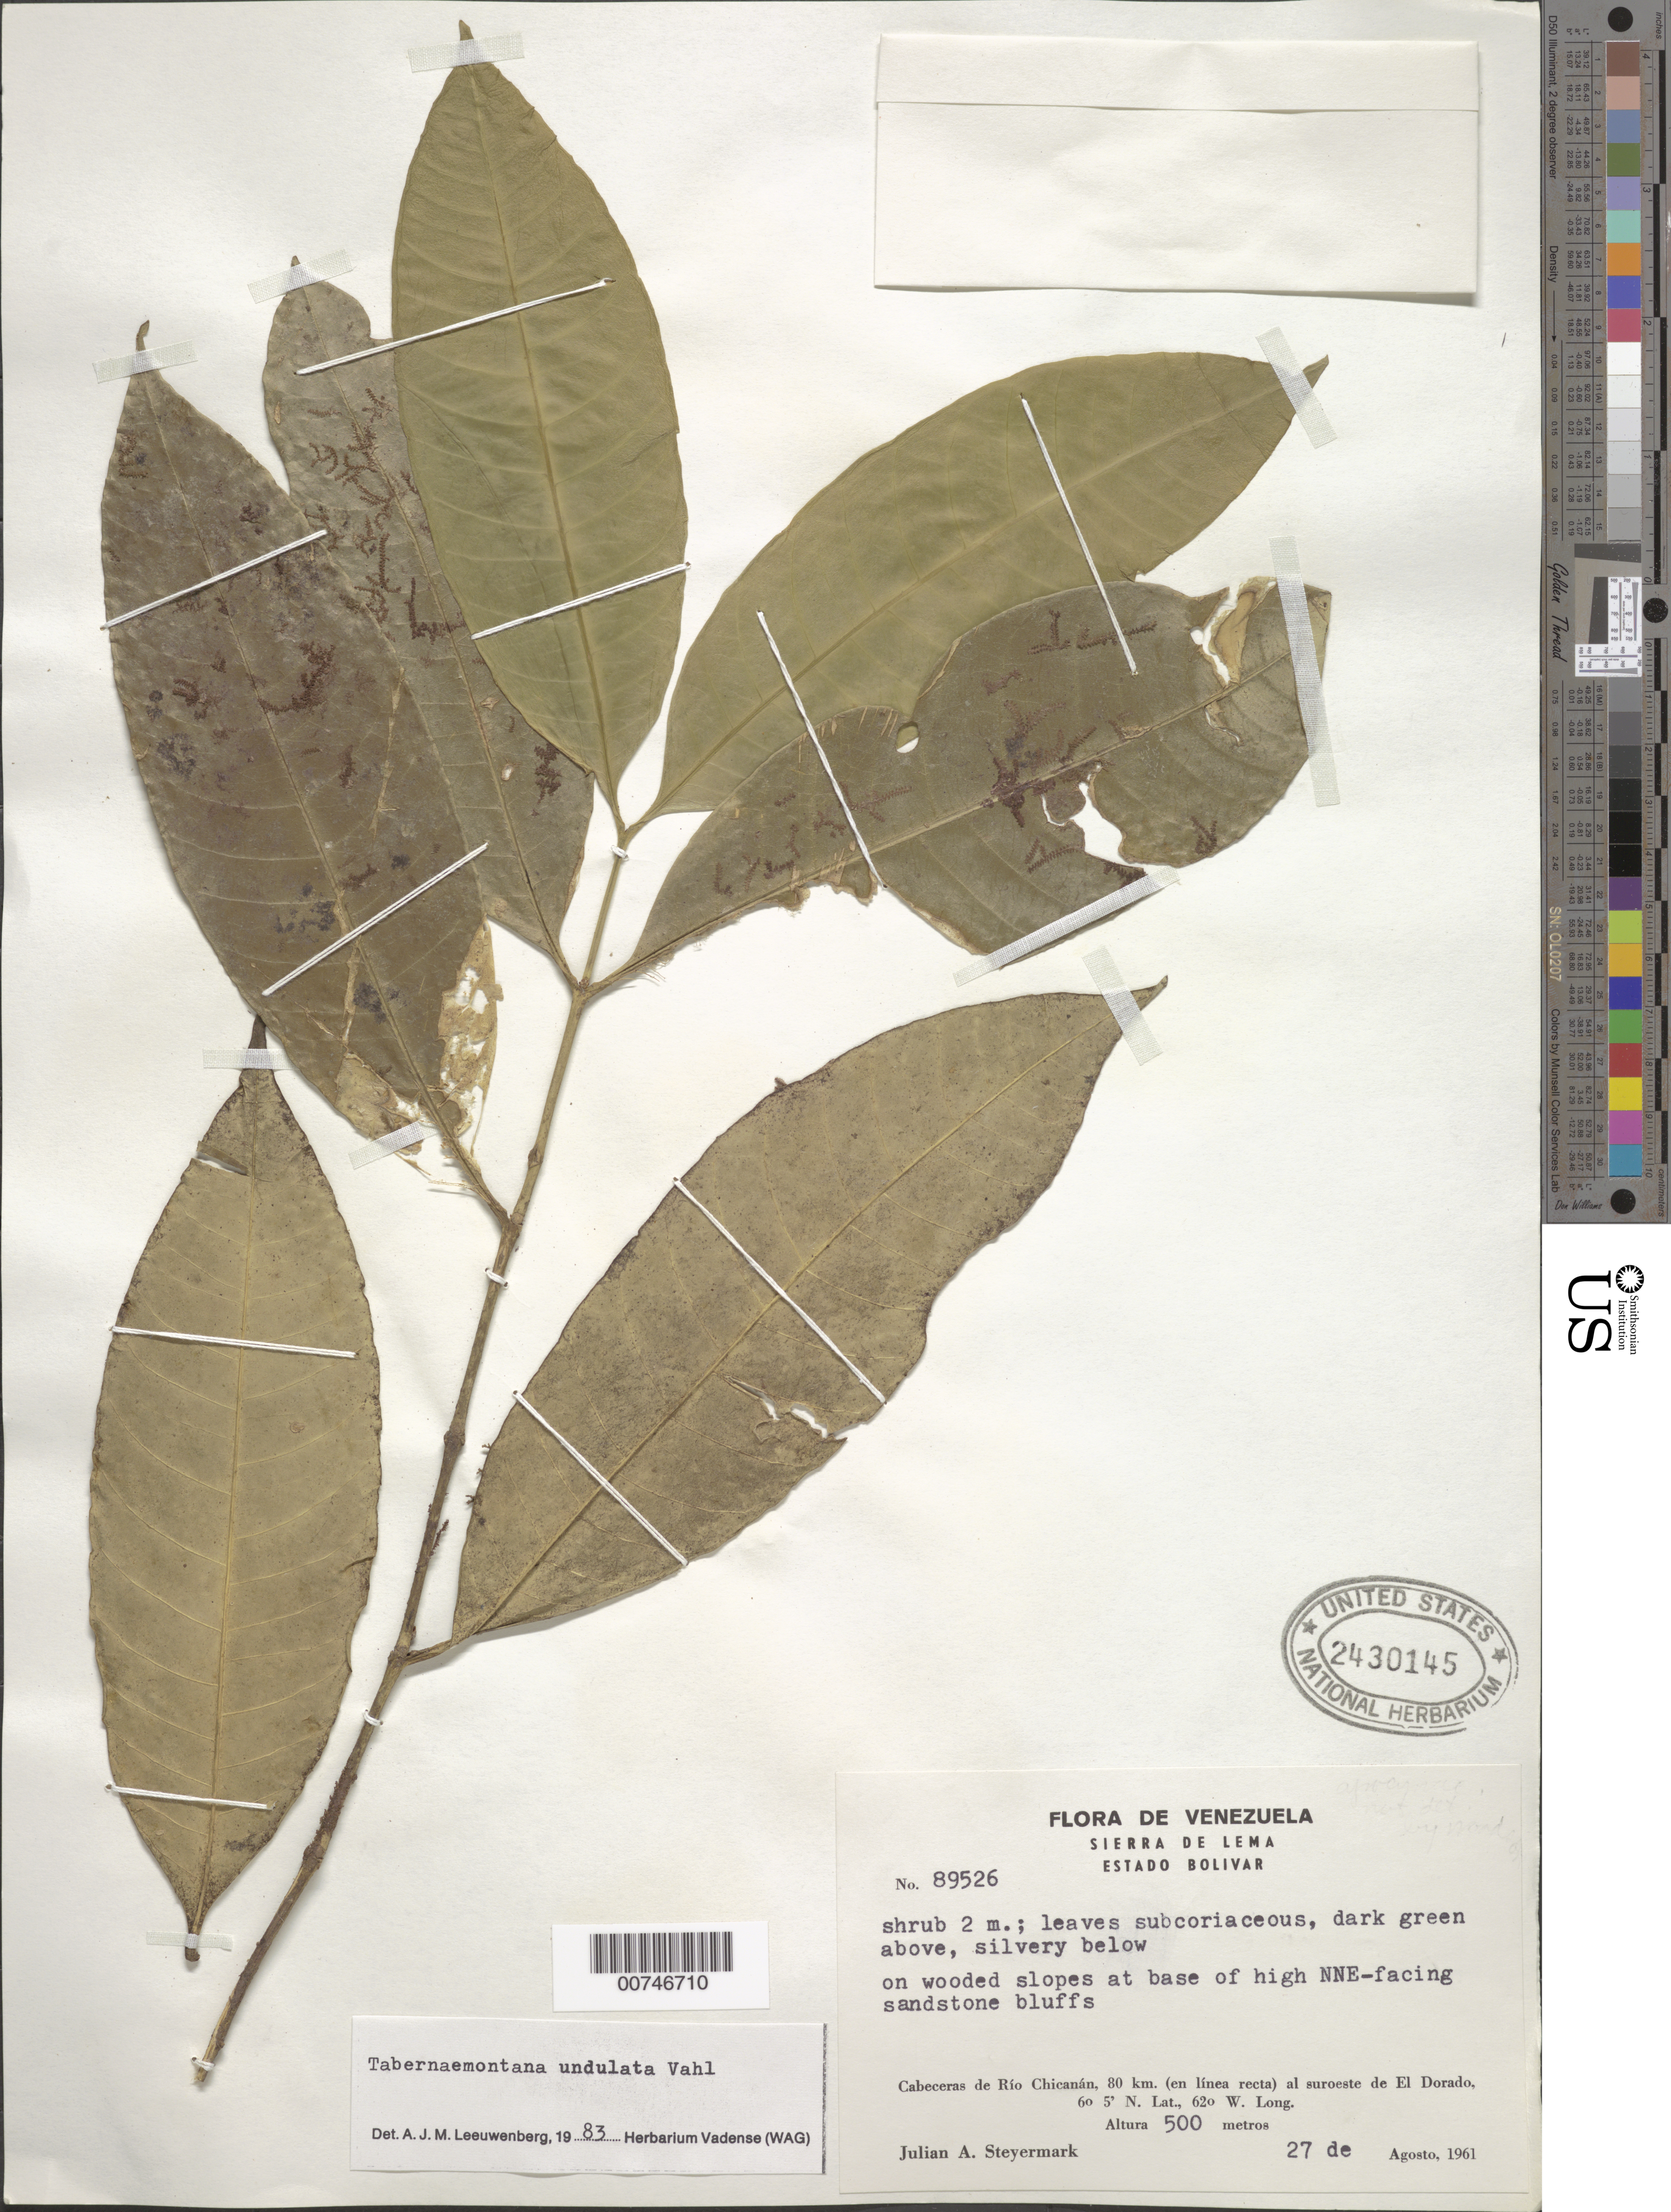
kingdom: Plantae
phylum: Tracheophyta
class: Magnoliopsida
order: Gentianales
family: Apocynaceae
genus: Tabernaemontana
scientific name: Tabernaemontana undulata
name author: Vahl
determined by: Leeuwenberg, A. J. M.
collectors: J. Steyermark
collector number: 89526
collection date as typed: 27-Aug-61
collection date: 1961-08-27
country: Venezuela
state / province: Bolívar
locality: Sierra de Lema, Cabeceras de Río Chicanán, 80 km in straight line to SW of El Dorado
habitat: Wooded slopes at base of high NNE-facing sandstone bluffs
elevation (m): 500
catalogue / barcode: US 2430145